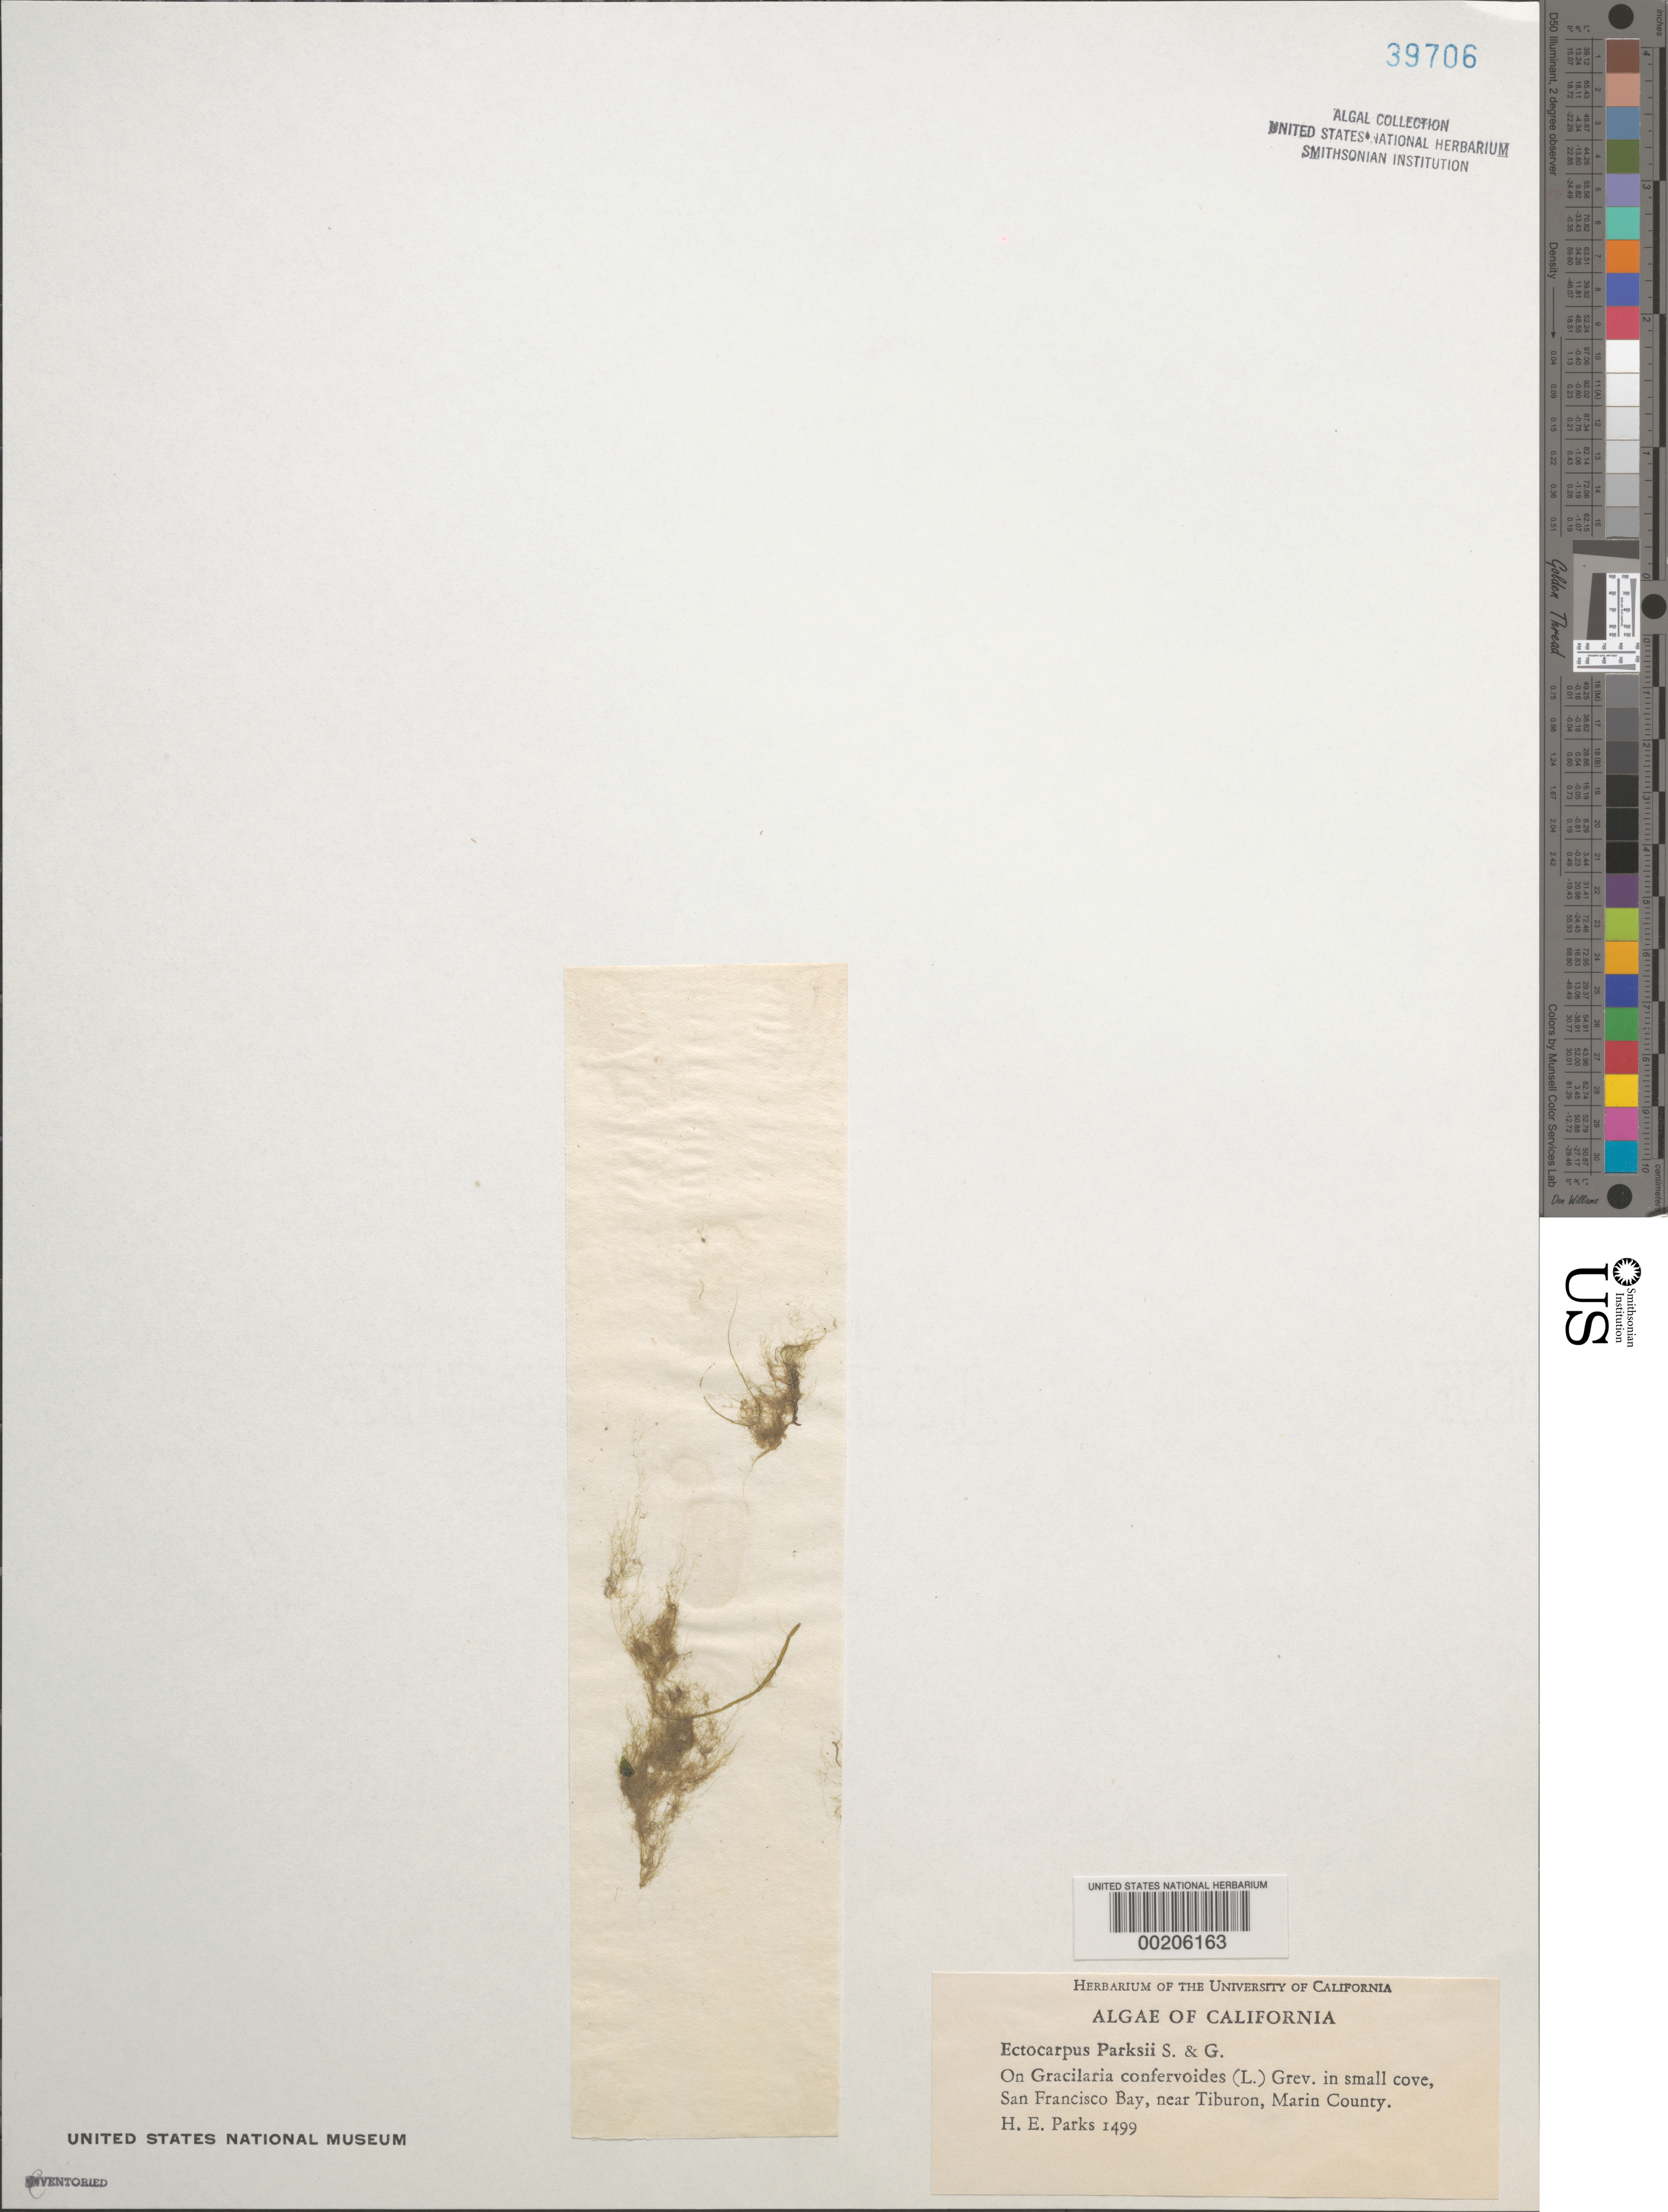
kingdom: Chromista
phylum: Ochrophyta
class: Phaeophyceae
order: Ectocarpales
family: Acinetosporaceae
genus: Hincksia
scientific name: Hincksia sandriana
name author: (Zanardini) P.C. Silva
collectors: H. E. Parks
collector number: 1499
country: United States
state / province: California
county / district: Marin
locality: San Francisco Bay, near Tiburon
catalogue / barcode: US 39706